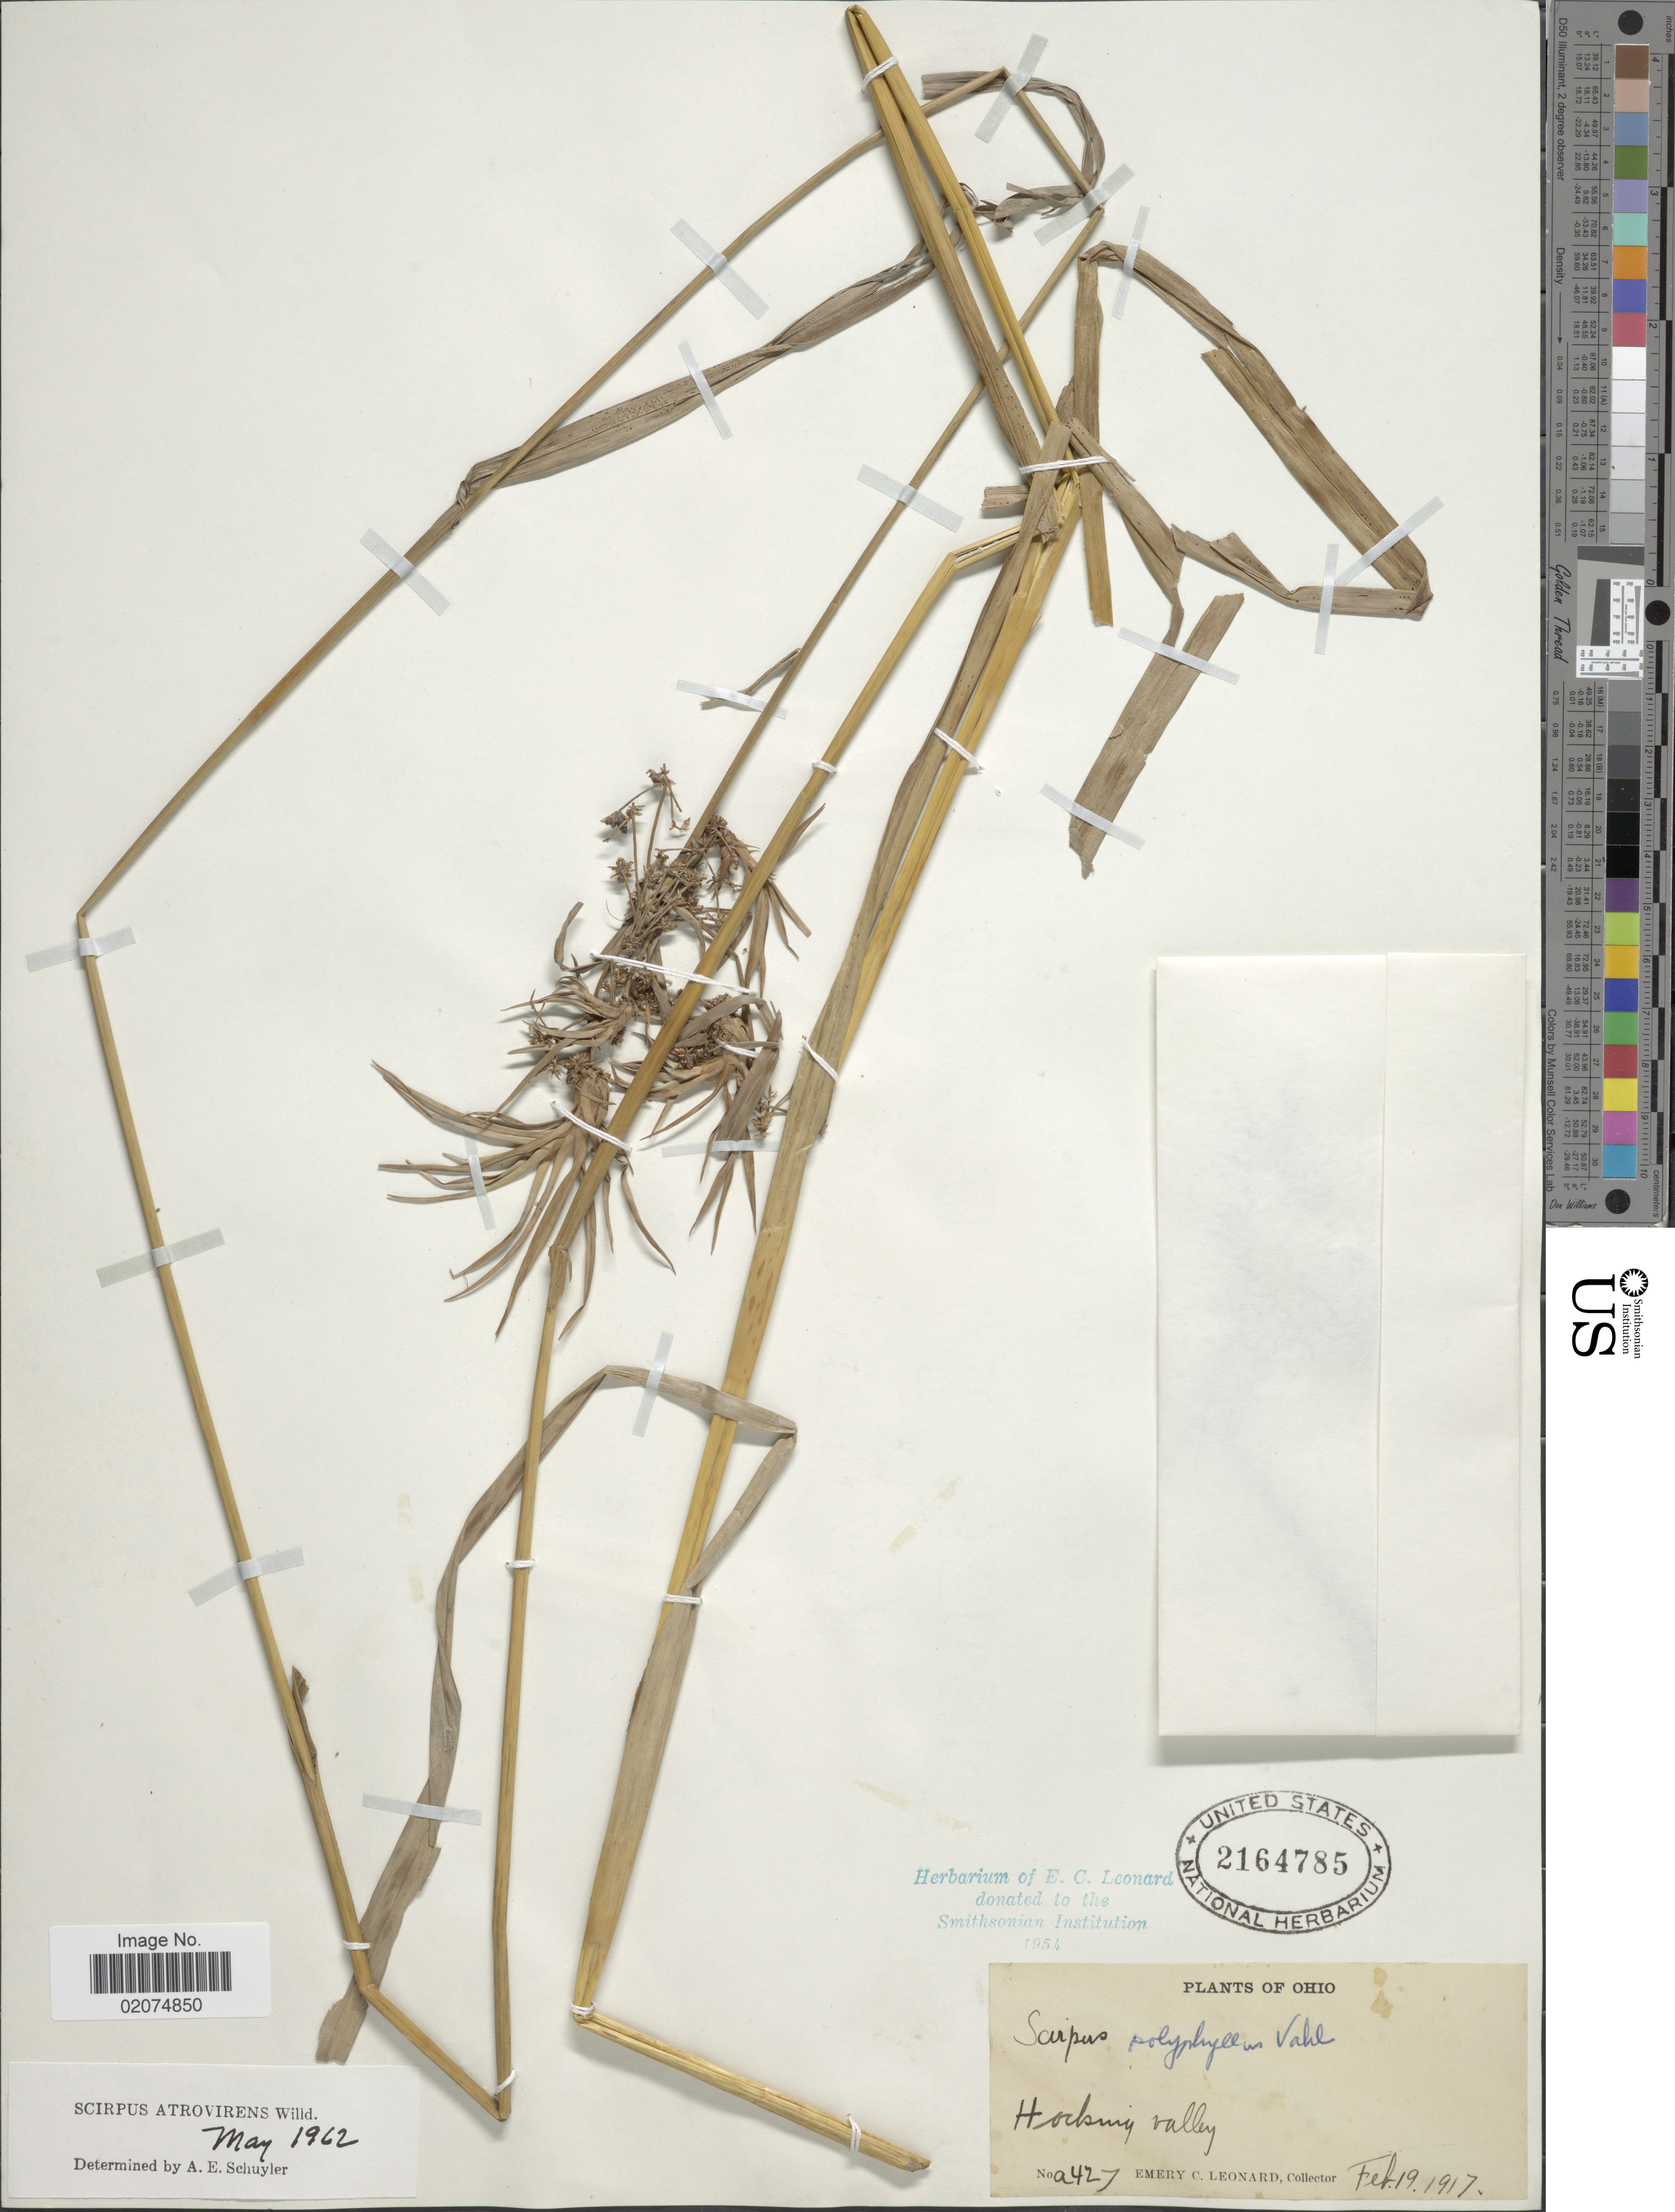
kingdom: Plantae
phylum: Tracheophyta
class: Liliopsida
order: Poales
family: Cyperaceae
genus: Scirpus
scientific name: Scirpus atrovirens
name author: Willd.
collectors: E. C. Leonard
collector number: a427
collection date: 1917-02-19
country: United States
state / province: Ohio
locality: Hocking Valley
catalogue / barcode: US 2164785